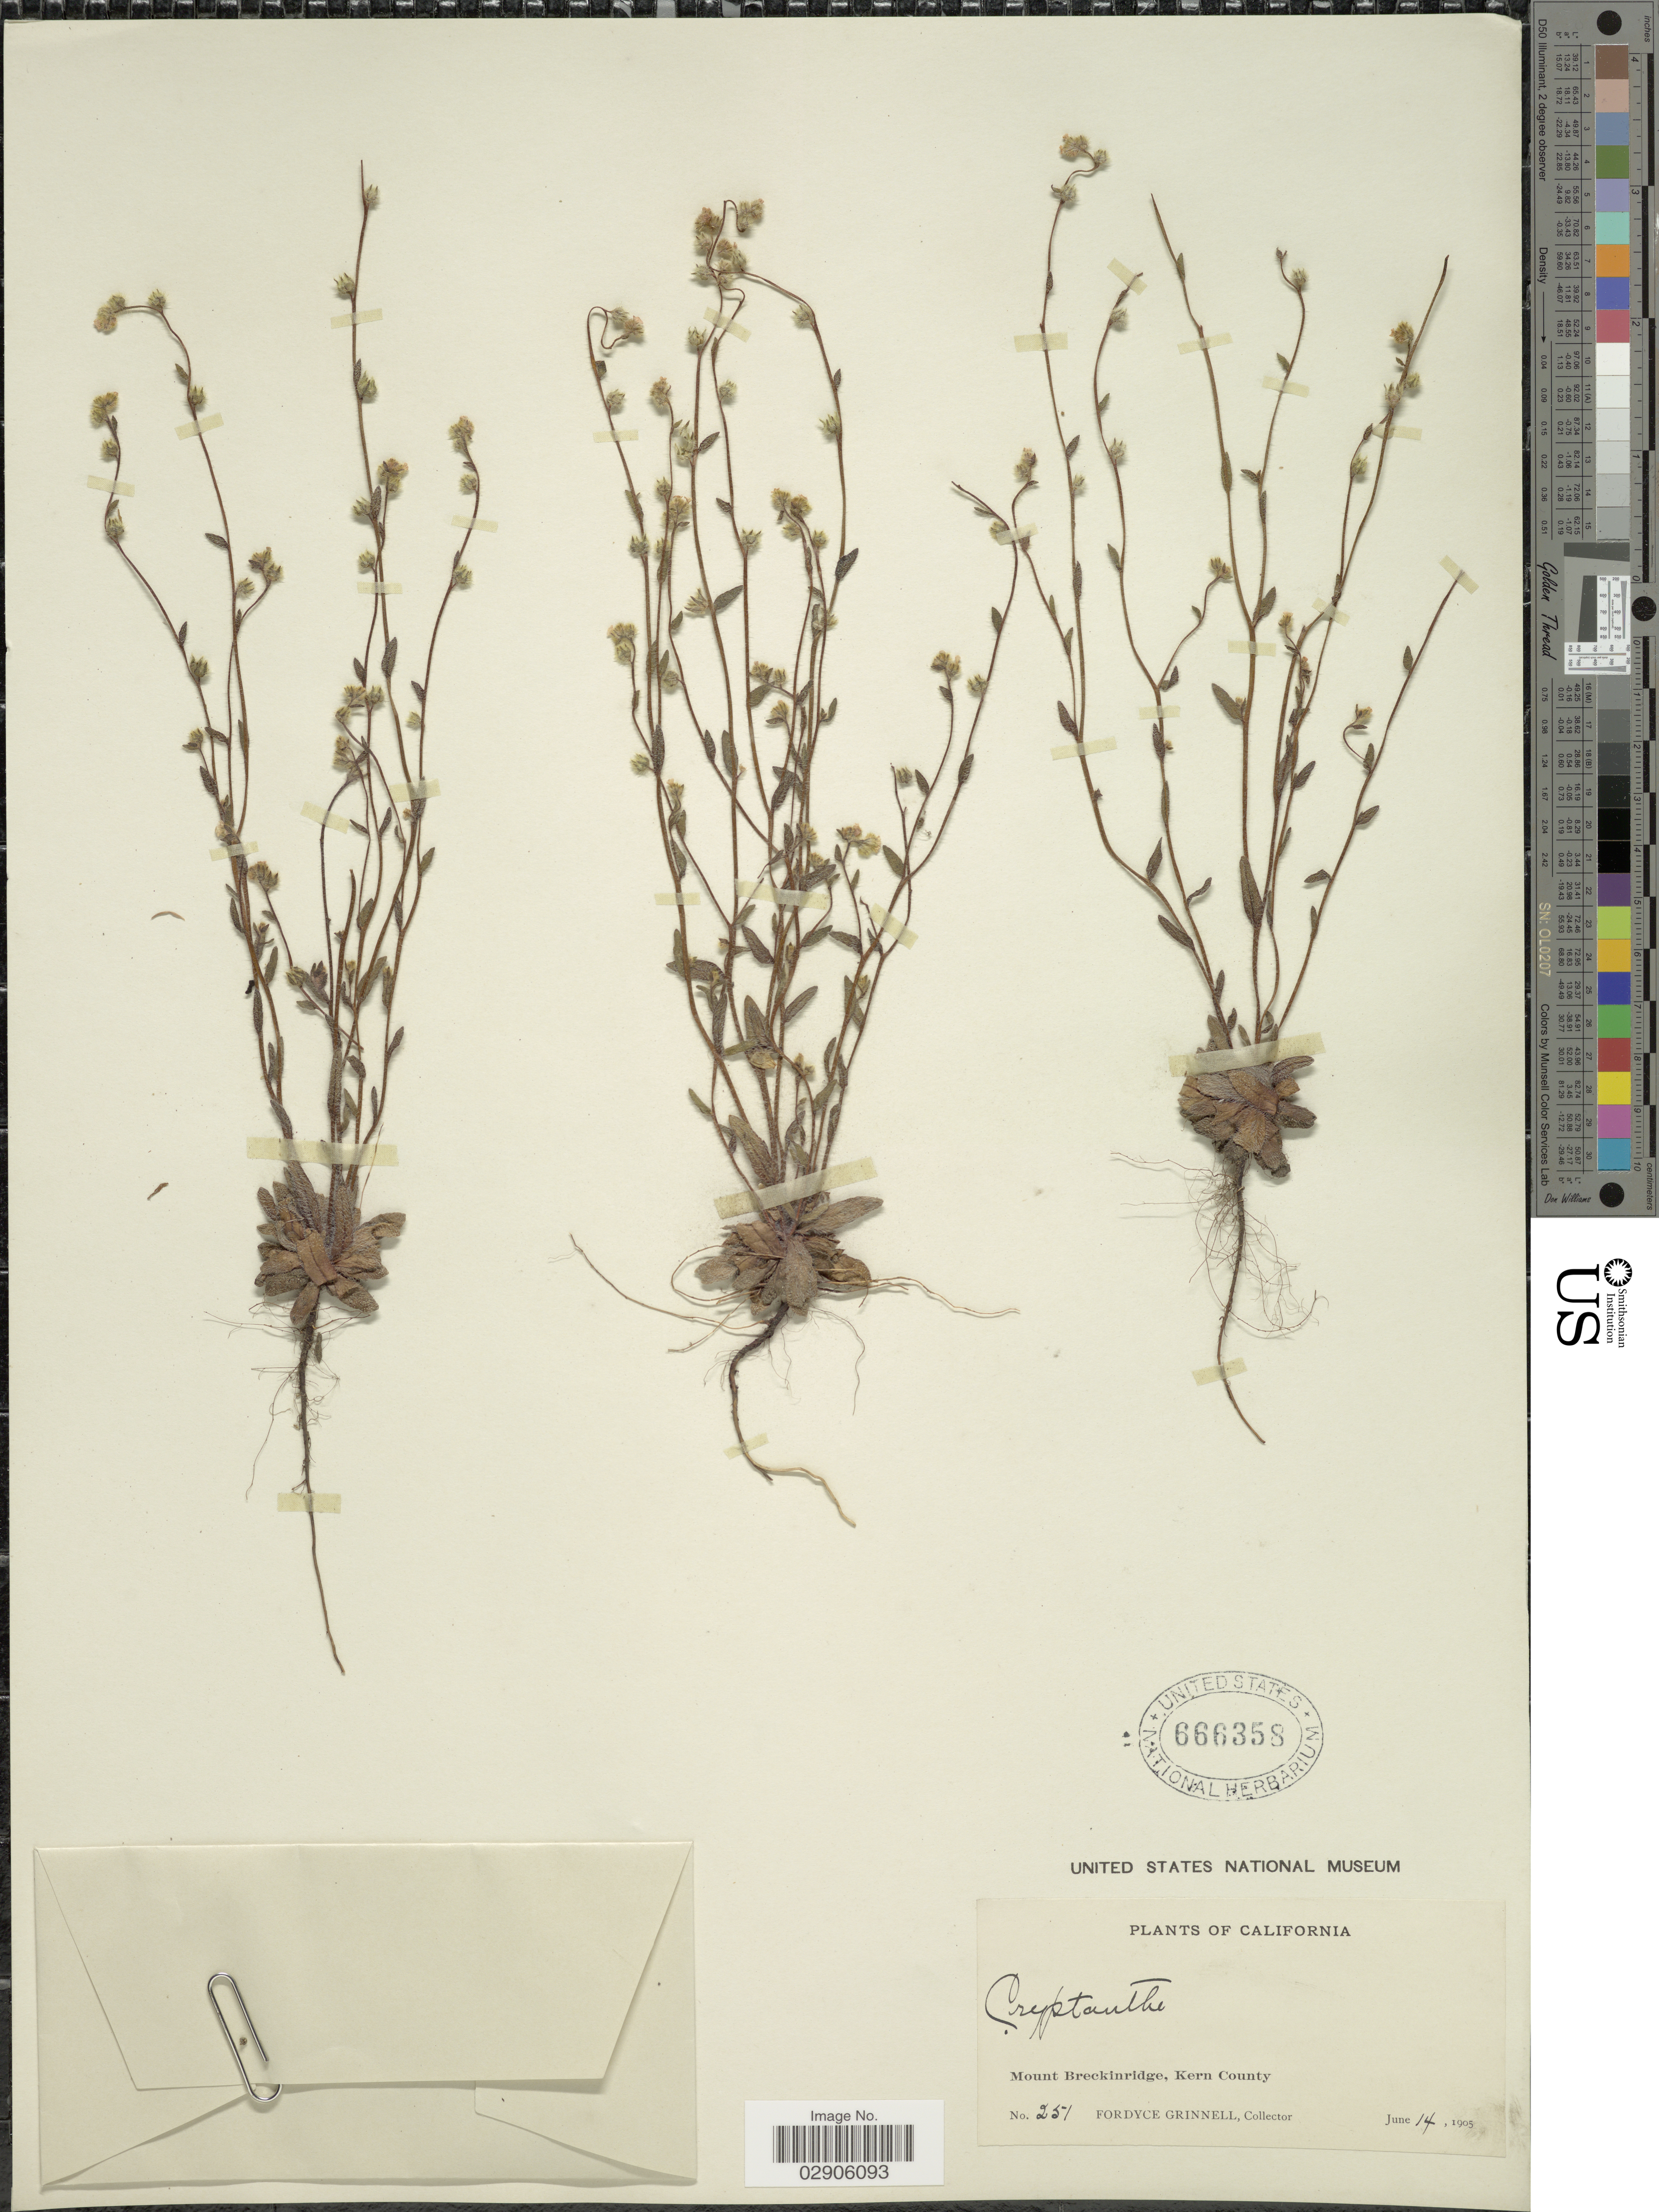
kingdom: Plantae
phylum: Tracheophyta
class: Magnoliopsida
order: Boraginales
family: Boraginaceae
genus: Plagiobothrys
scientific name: Plagiobothrys sp.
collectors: F. Grinnell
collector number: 251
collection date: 1905-06-14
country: United States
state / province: California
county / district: Kern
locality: Mount Breckinridge, Kern County.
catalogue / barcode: US 666358